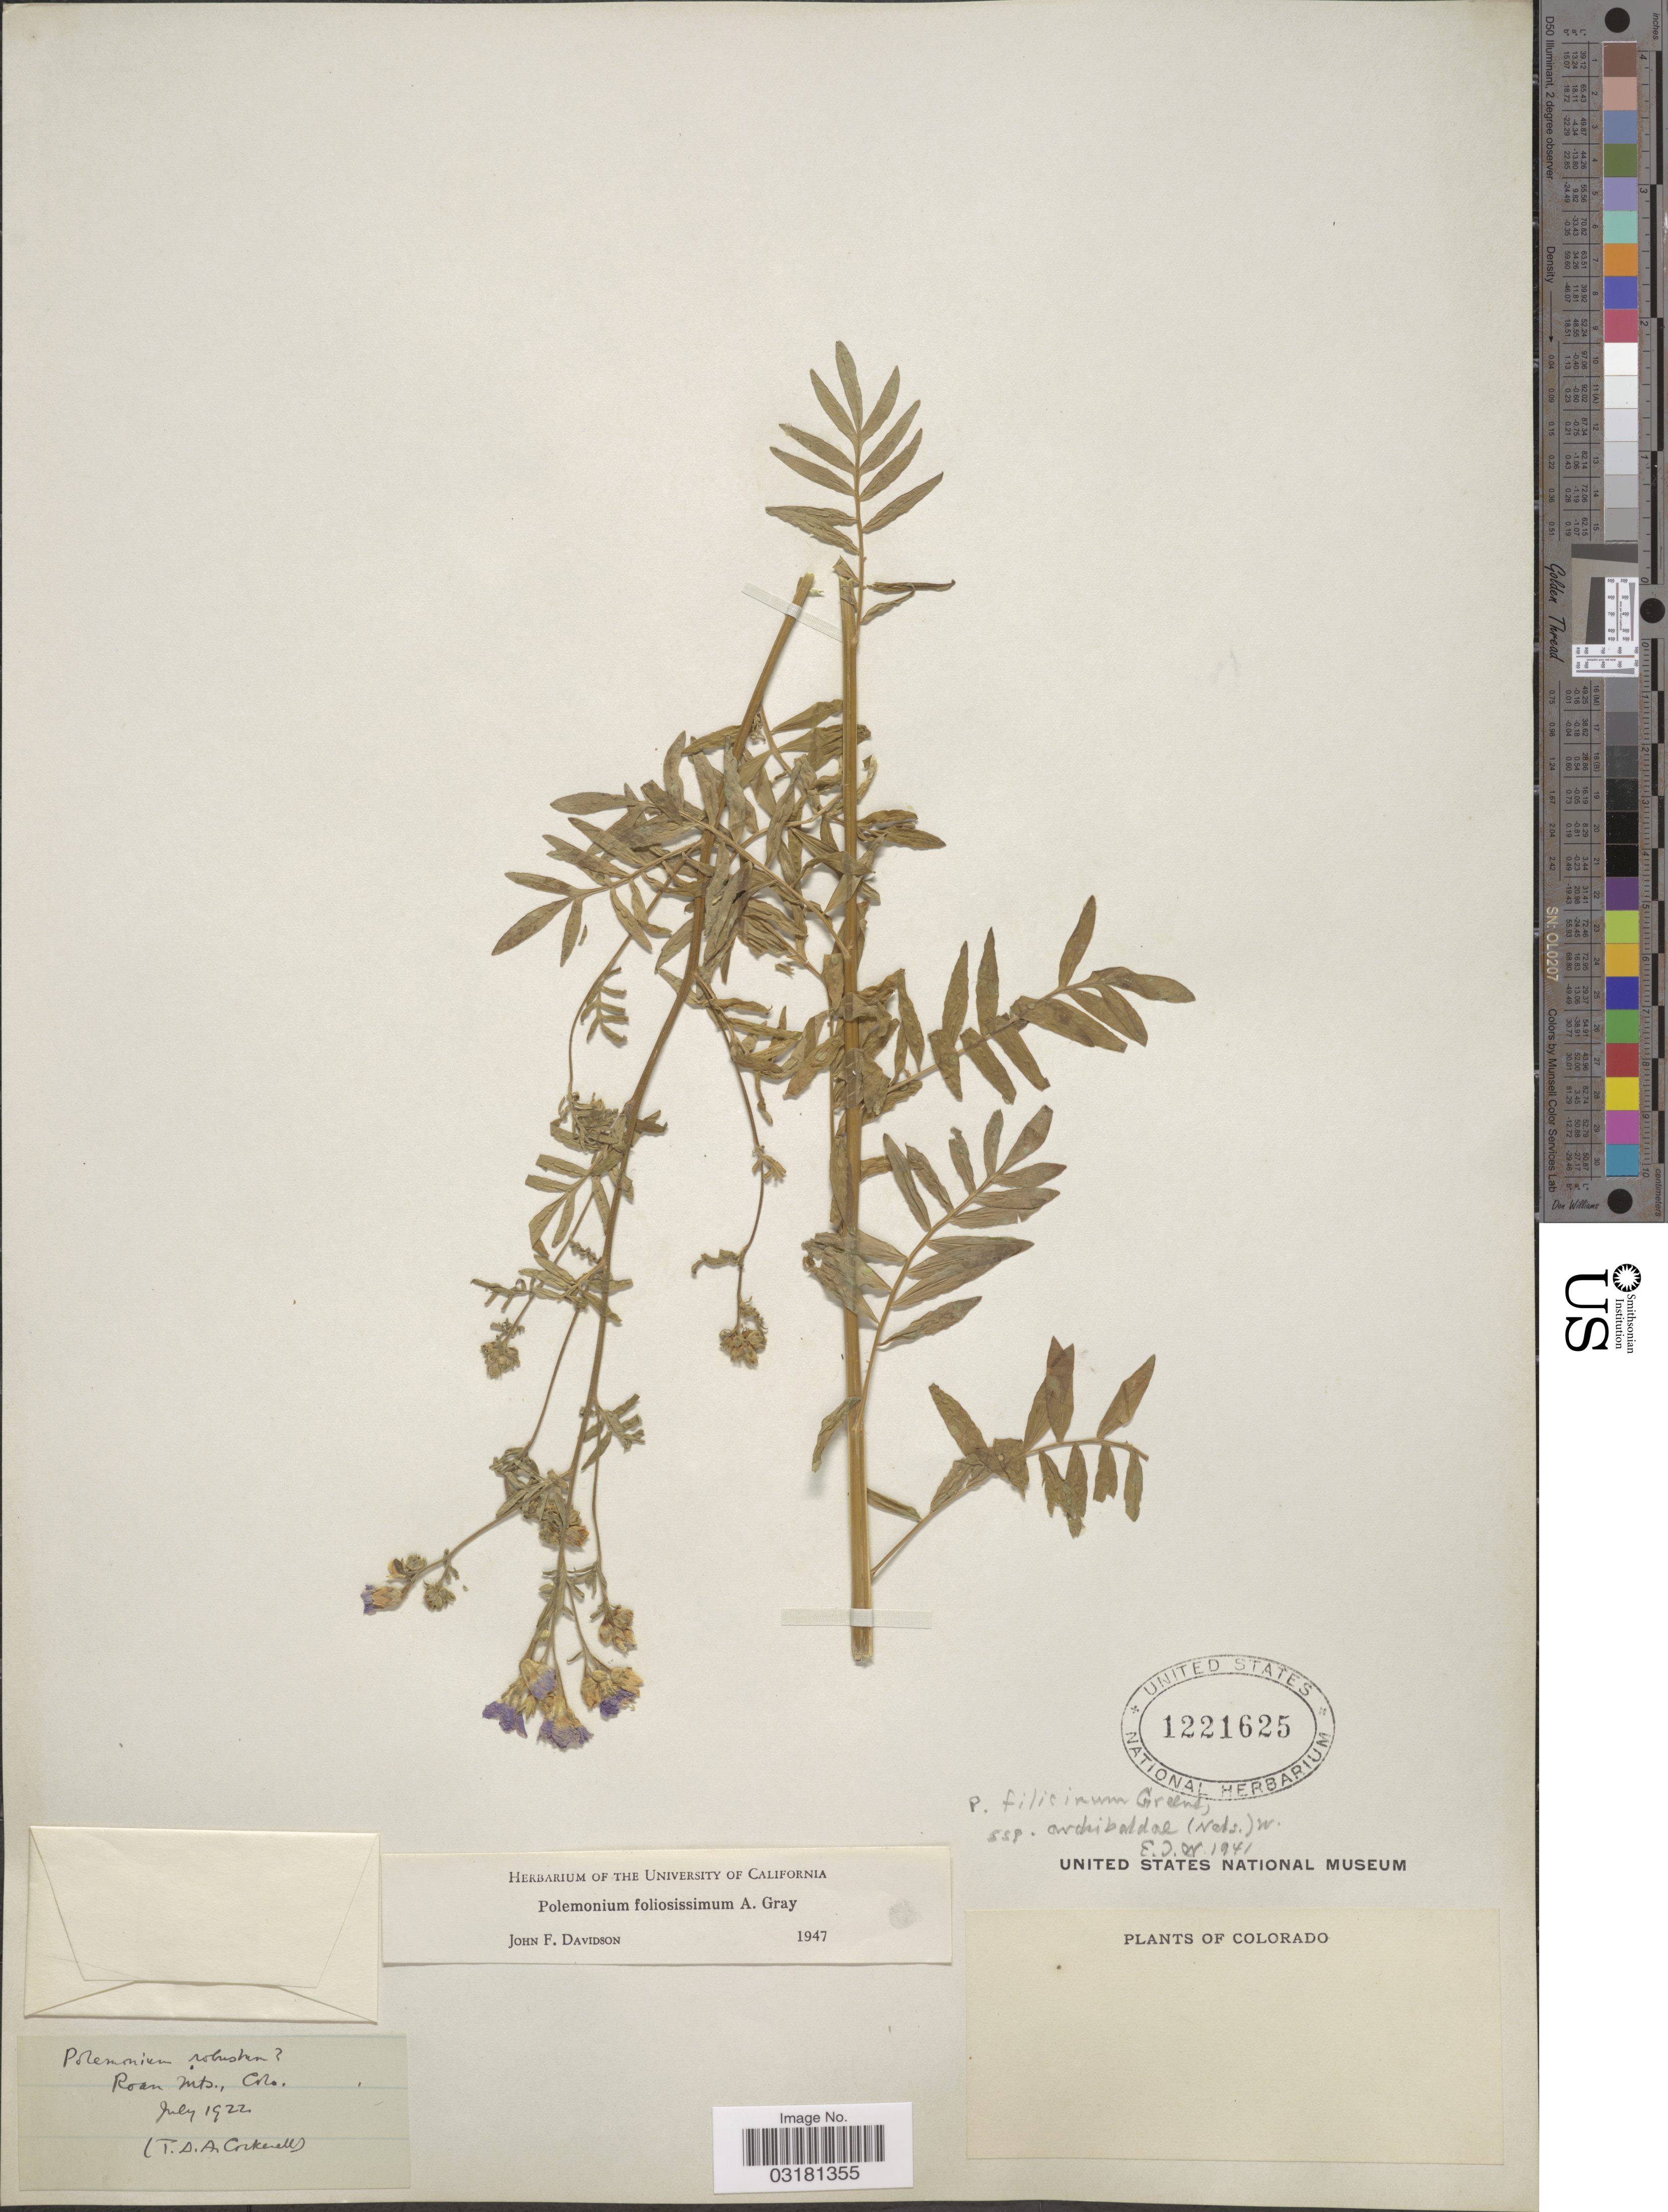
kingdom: Plantae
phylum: Tracheophyta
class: Magnoliopsida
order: Ericales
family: Polemoniaceae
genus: Polemonium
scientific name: Polemonium foliosissimum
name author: A. Gray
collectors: T. Cockerell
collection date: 1922-07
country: United States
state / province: Colorado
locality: Roan Mts., Colo.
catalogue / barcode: US 1221625